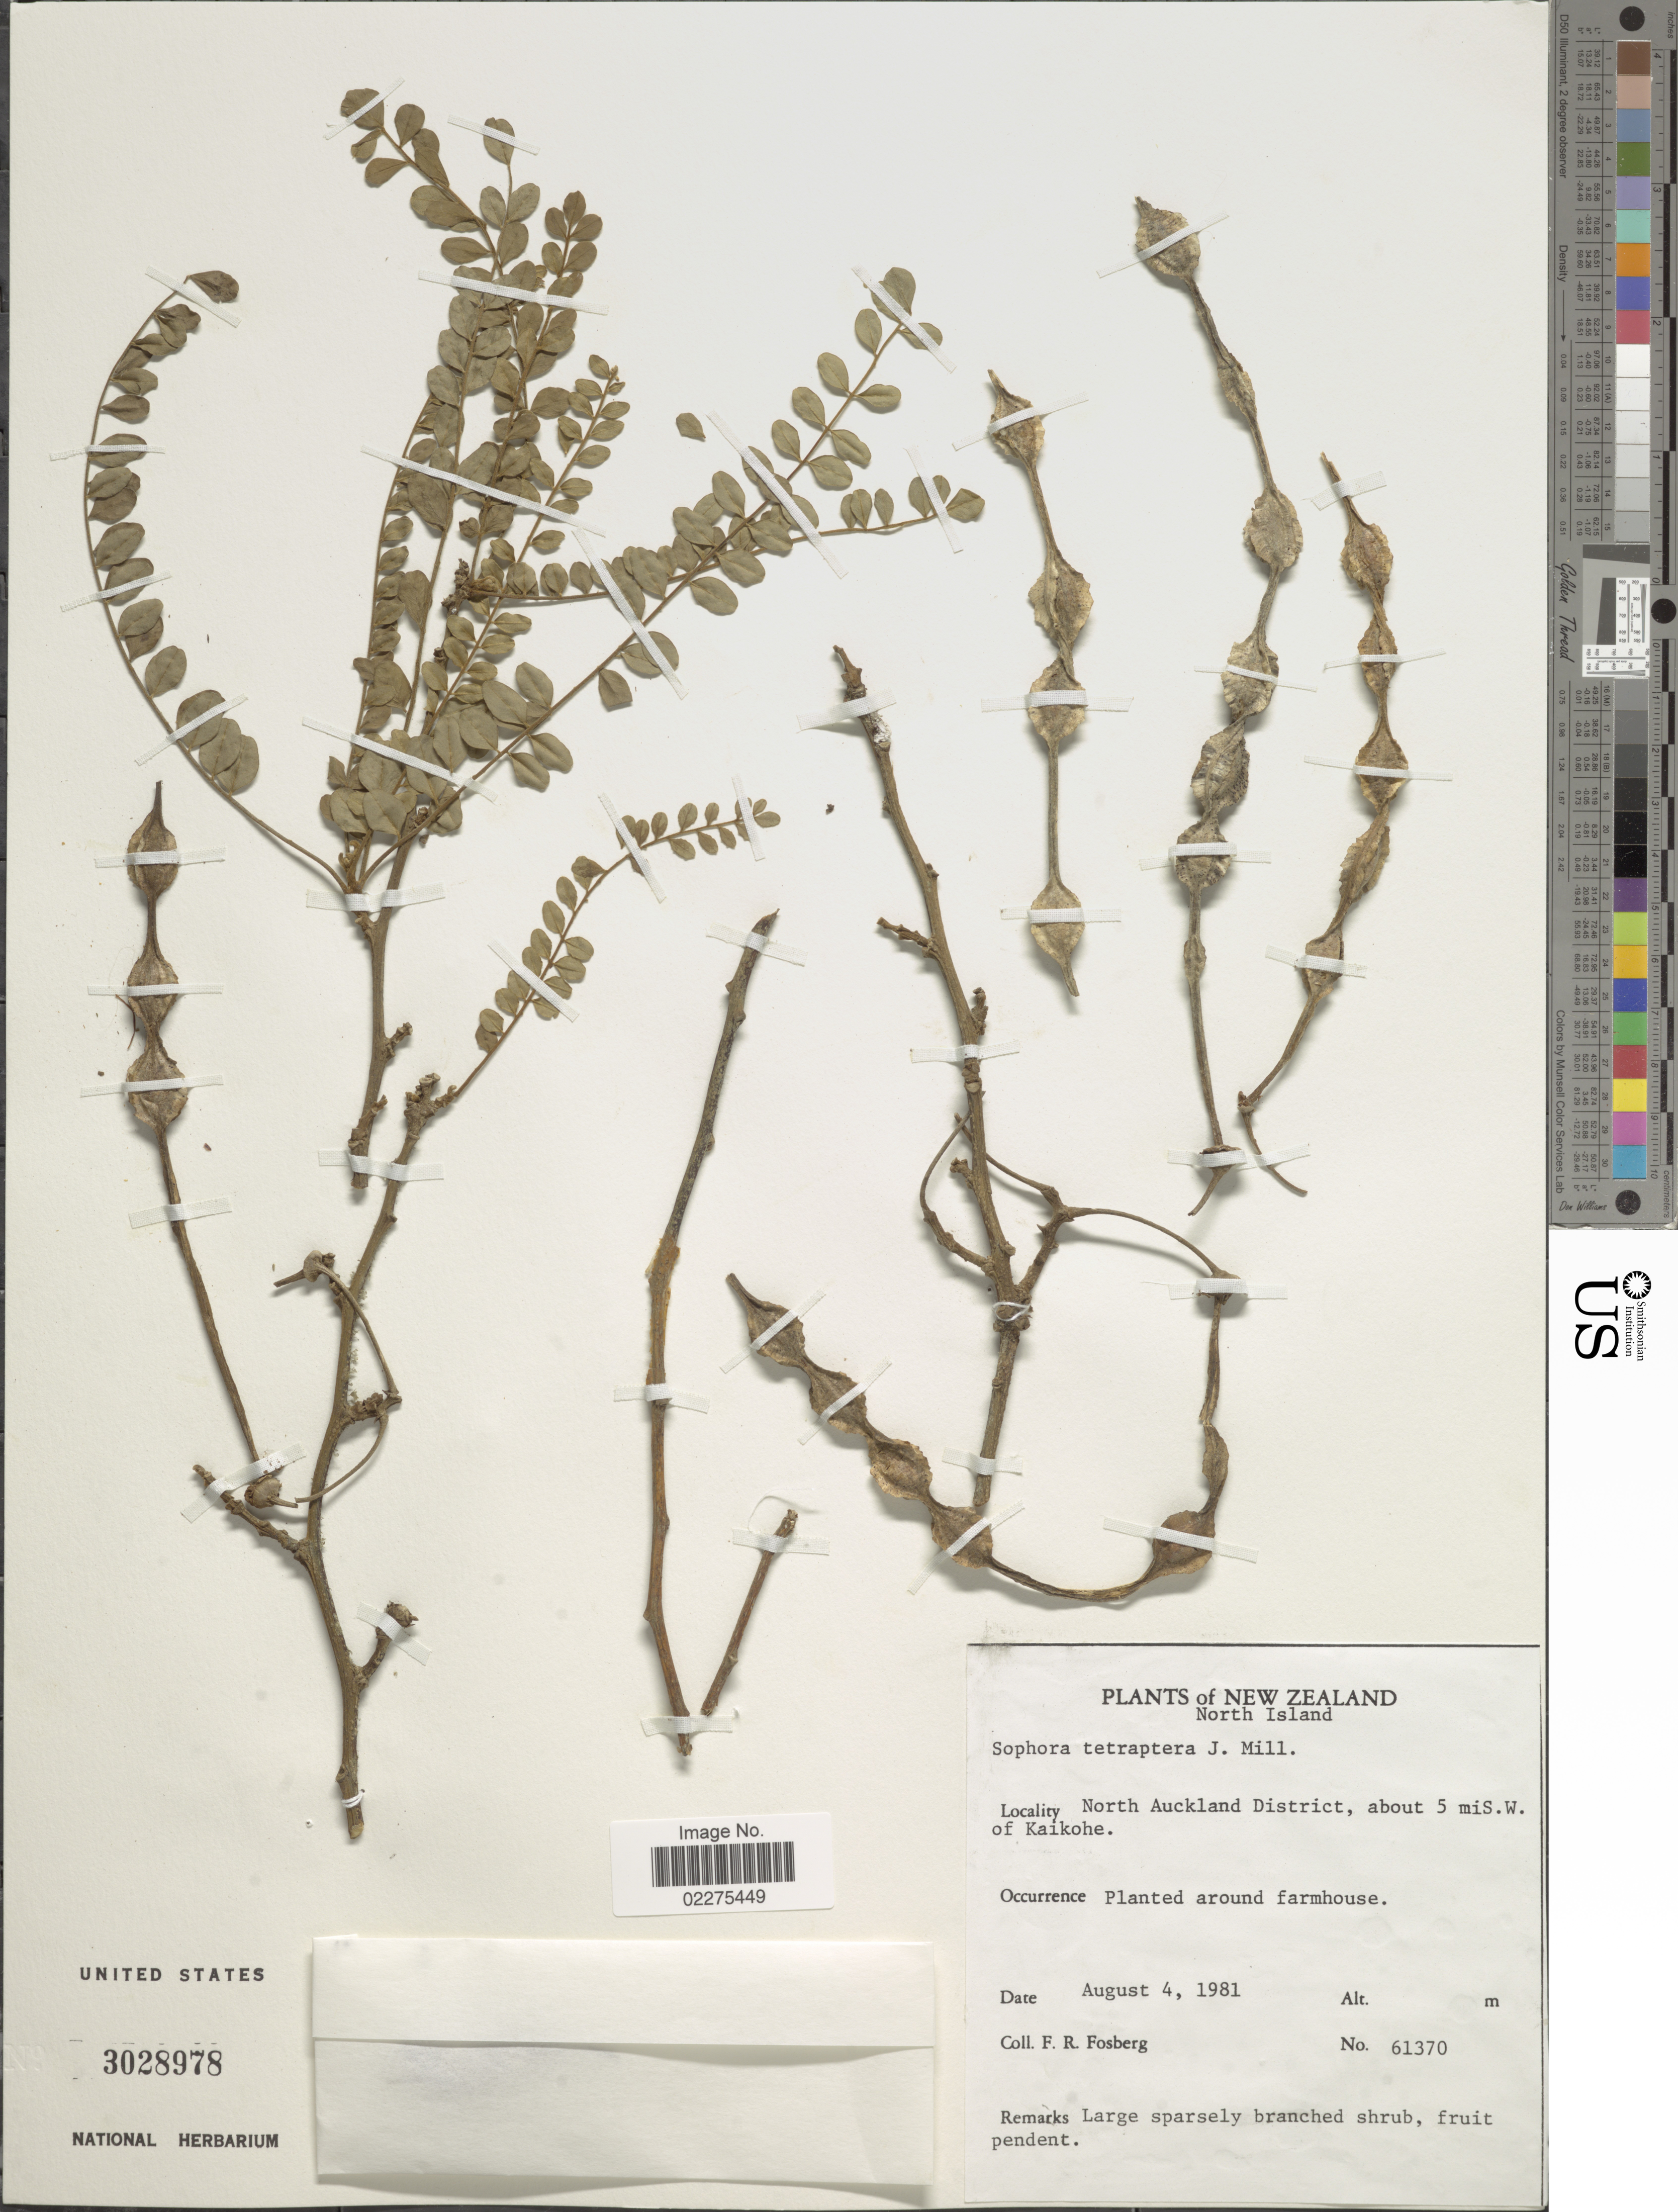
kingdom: Plantae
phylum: Tracheophyta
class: Magnoliopsida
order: Fabales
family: Fabaceae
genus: Sophora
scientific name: Sophora tetraptera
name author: J.F. Mill.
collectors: F. R. Fosberg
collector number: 61370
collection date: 1981-08-04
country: New Zealand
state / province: Auckland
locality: North Island. North Auckland District, about 5 miS.W. of Kaikohe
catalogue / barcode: US 3028978